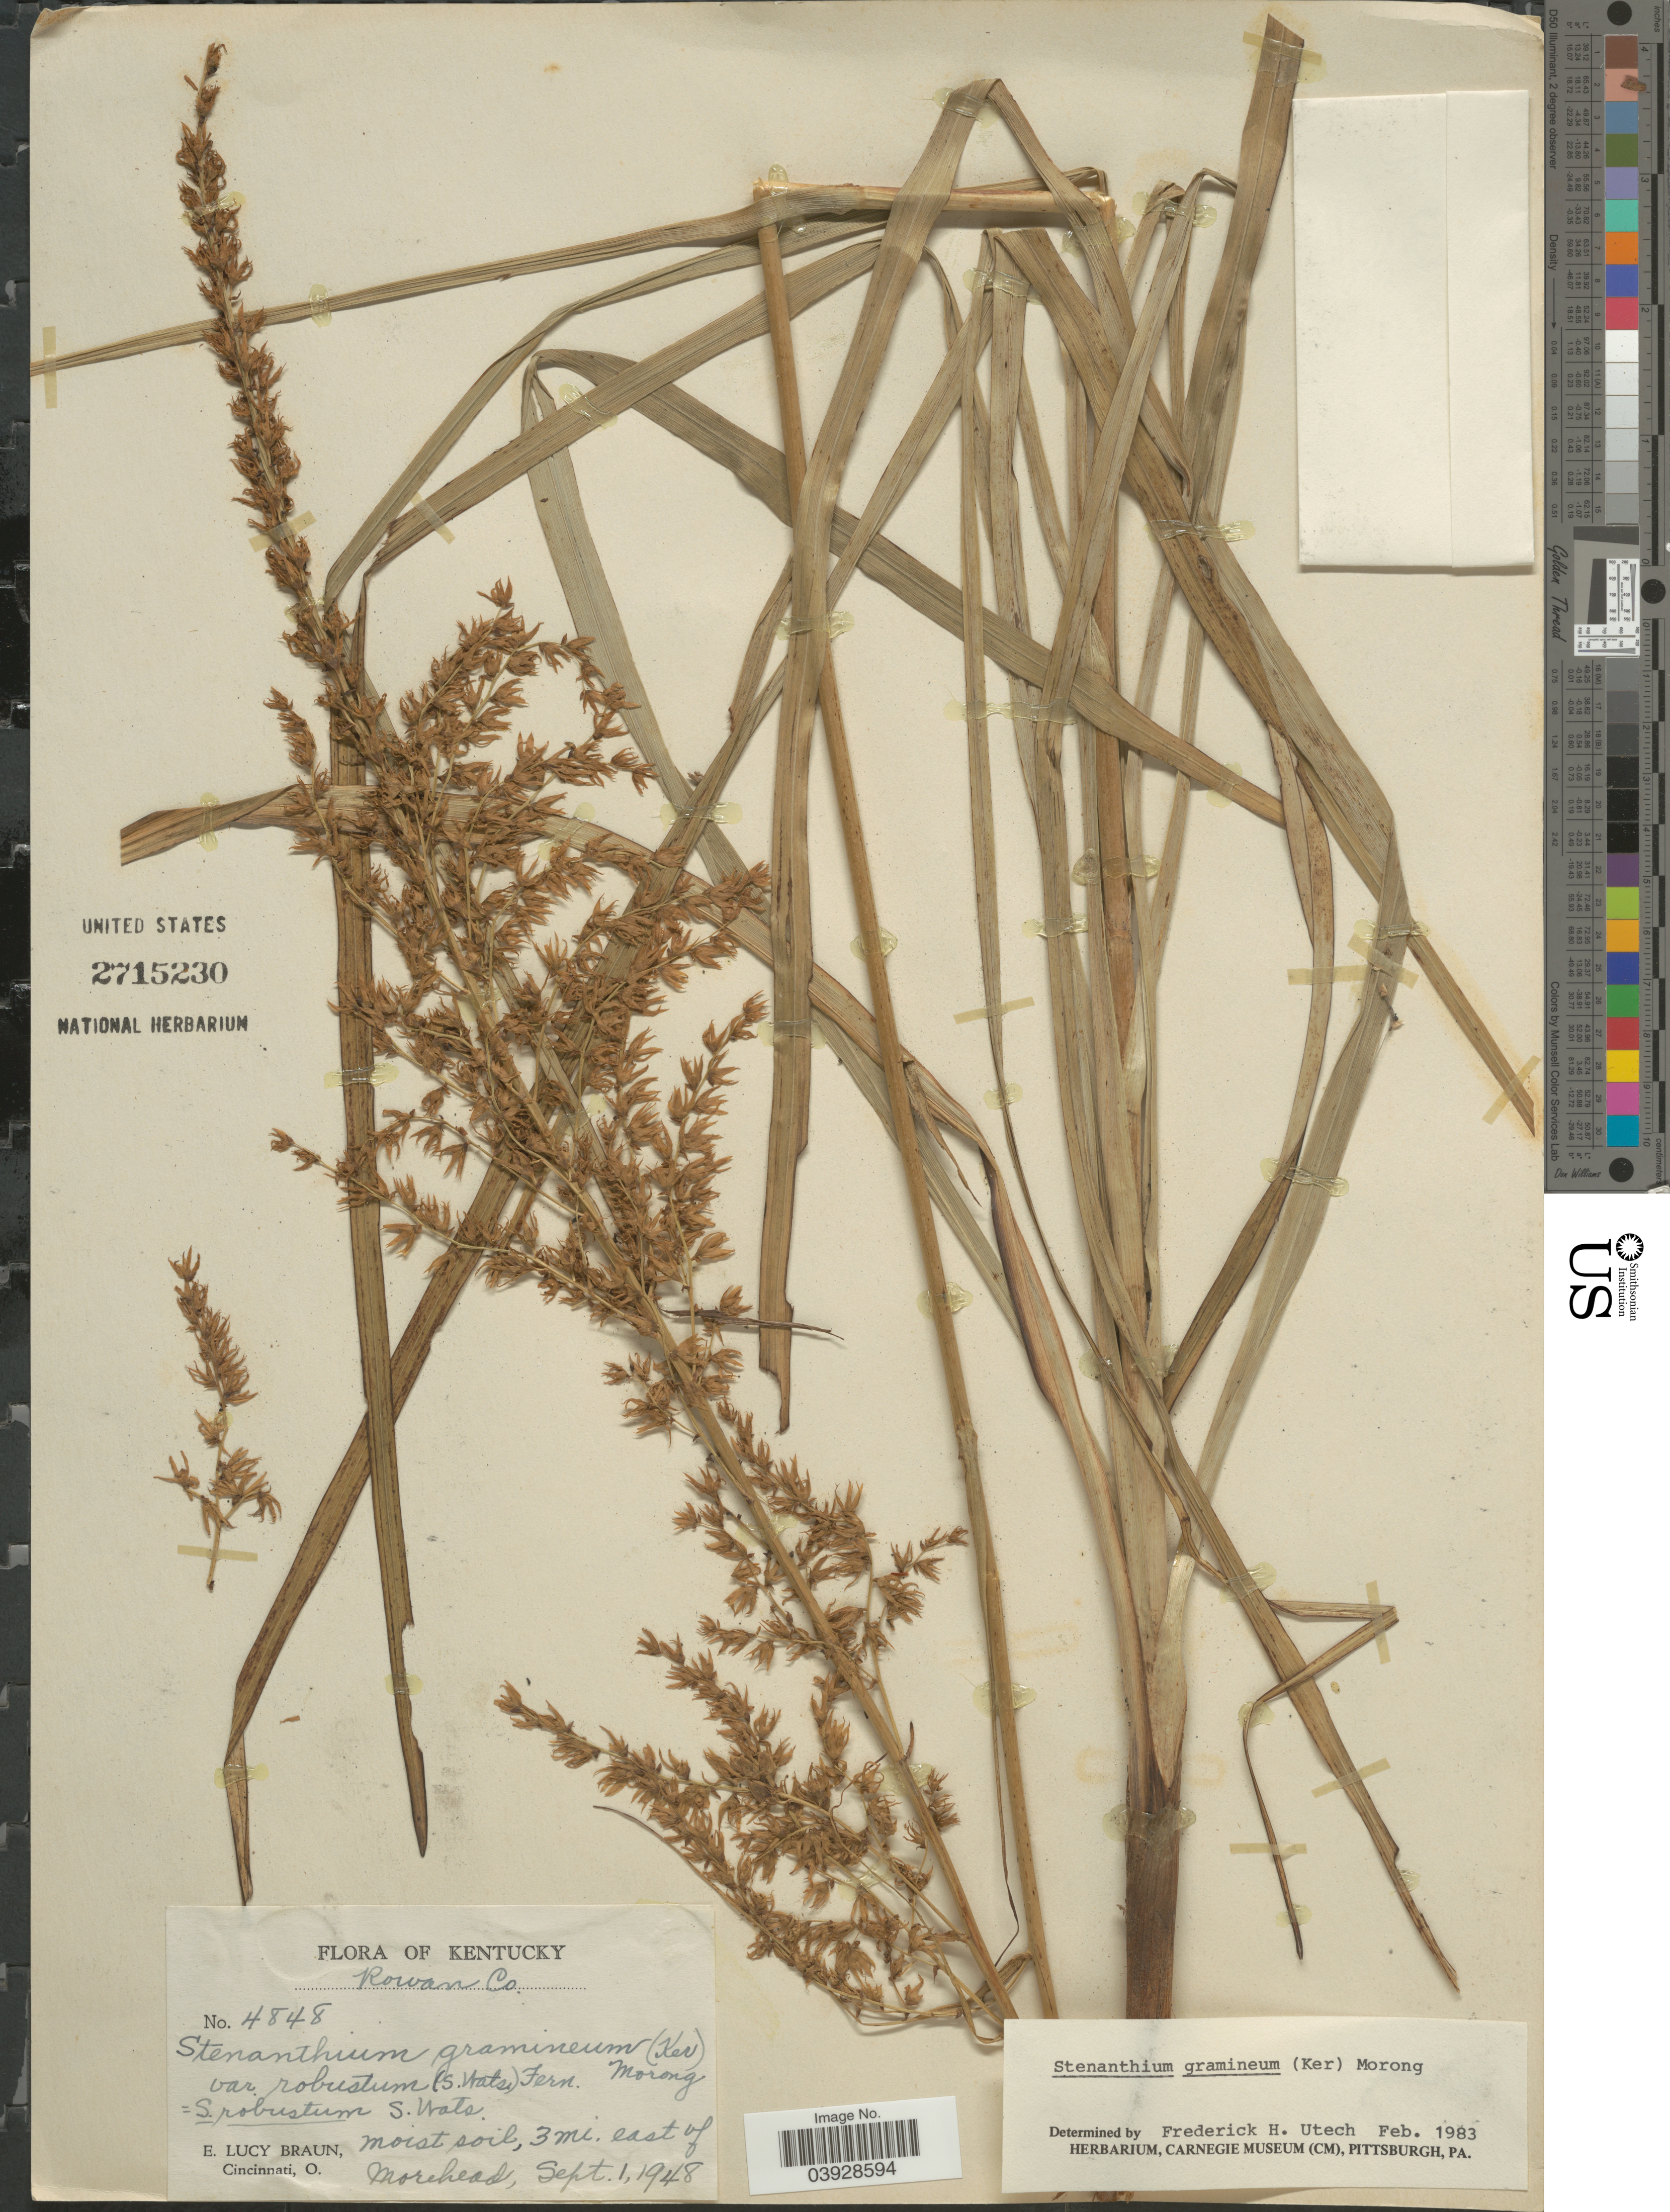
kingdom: Plantae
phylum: Tracheophyta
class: Liliopsida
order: Liliales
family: Melanthiaceae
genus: Stenanthium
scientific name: Stenanthium gramineum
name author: (Ker Gawl.) Morong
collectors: E. L. Braun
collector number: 4848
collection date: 1948-09-01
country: United States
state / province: Kentucky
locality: Rowan Co. 3 mi. east of Morehead.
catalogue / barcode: US 2715230